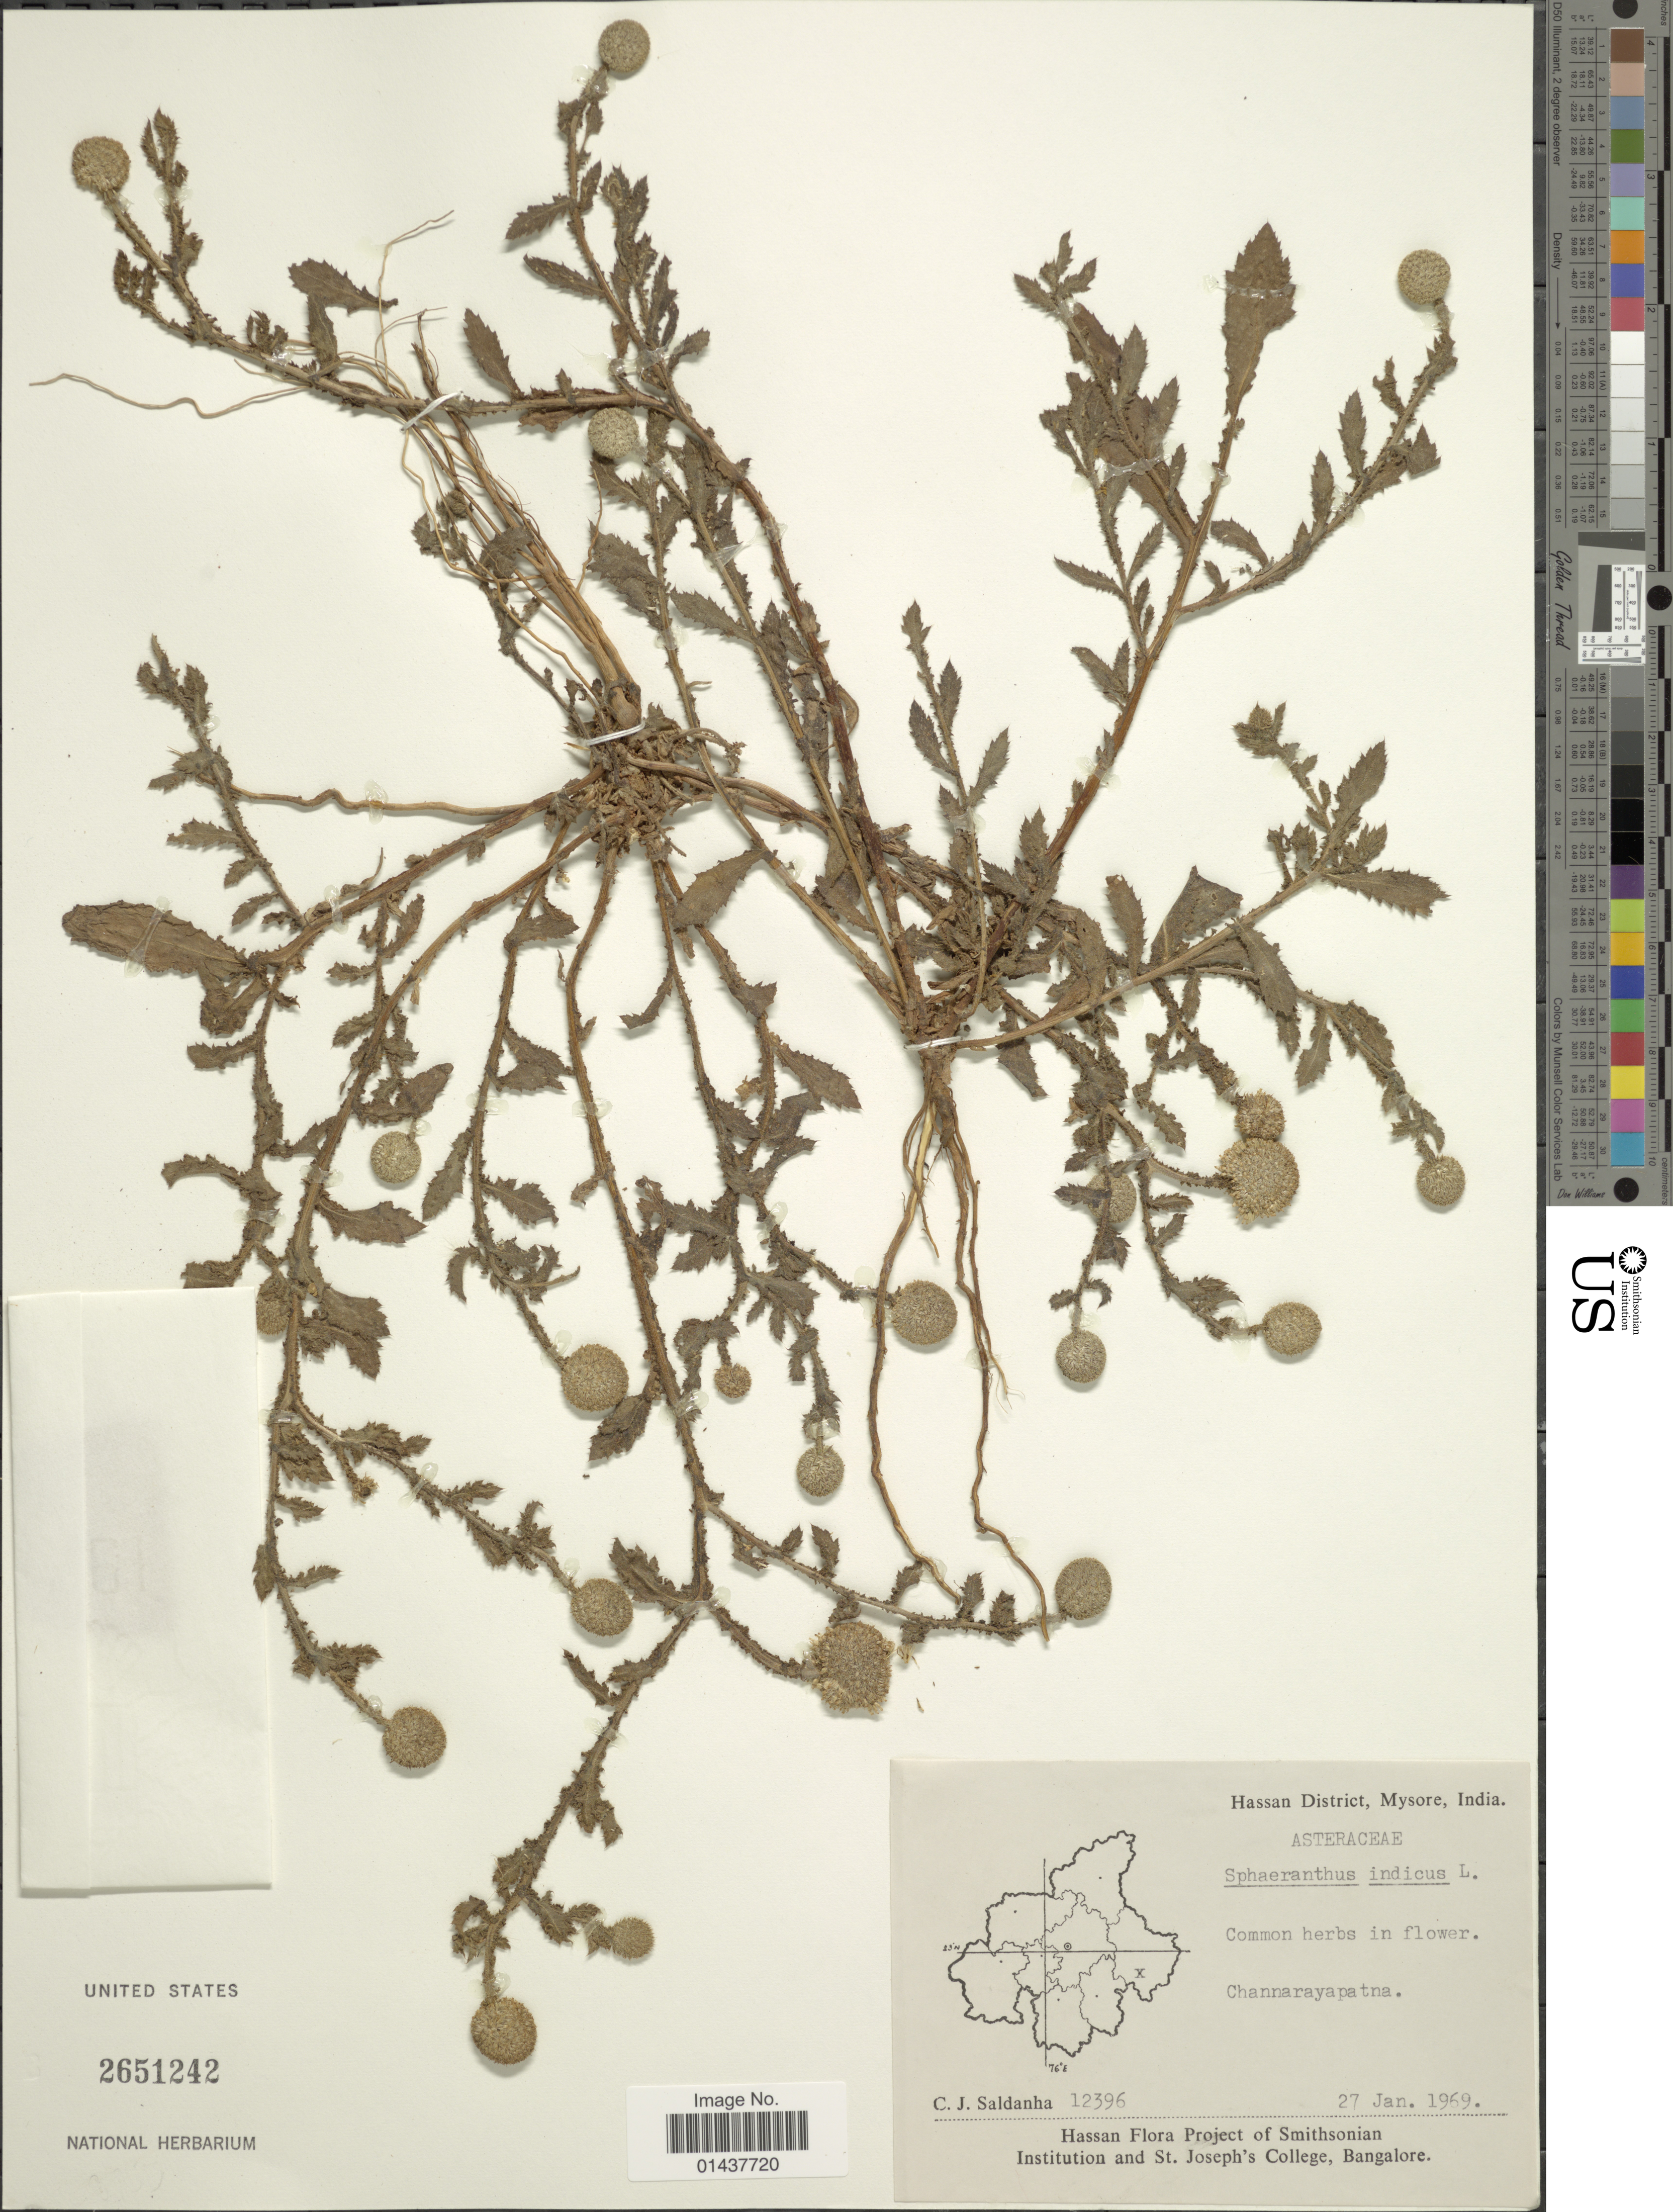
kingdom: Plantae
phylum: Tracheophyta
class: Magnoliopsida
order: Asterales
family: Asteraceae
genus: Sphaeranthus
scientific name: Sphaeranthus indicus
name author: L.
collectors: C. J. Saldanha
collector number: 12396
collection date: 1969-01-27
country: India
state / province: Karnataka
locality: Hassan District, Mysore,Channarayapatna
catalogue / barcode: US 2651242